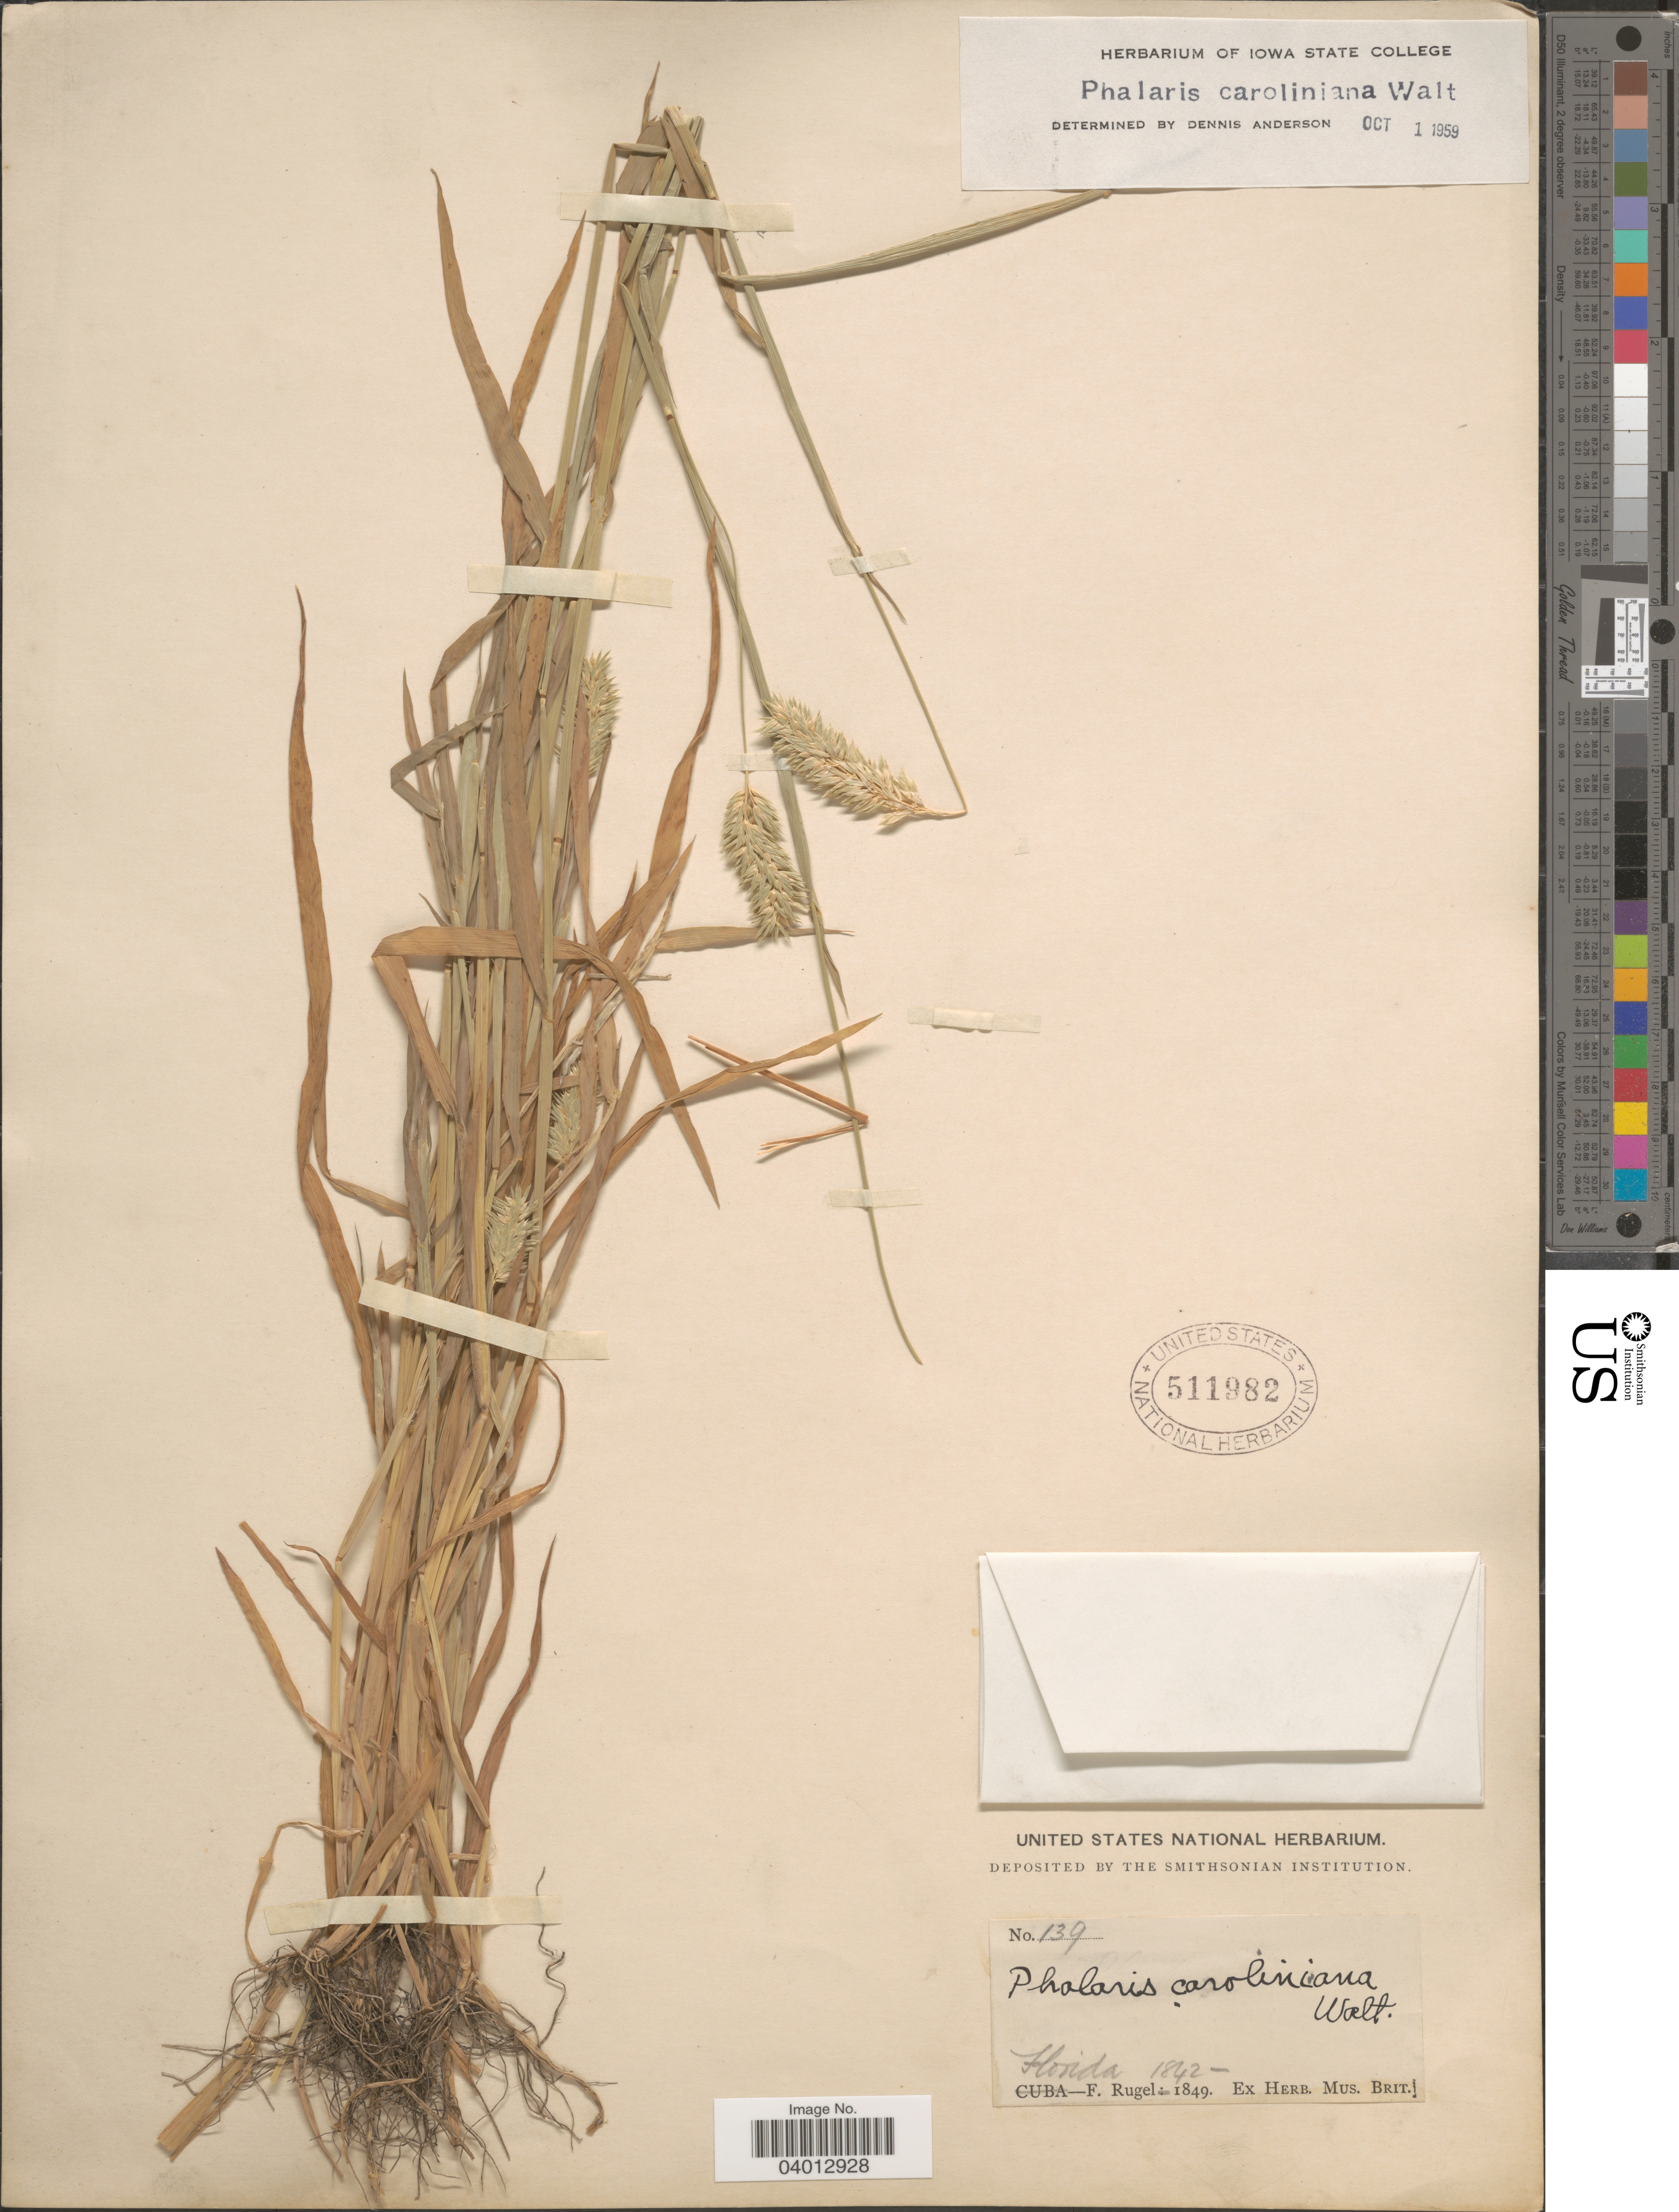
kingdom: Plantae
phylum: Tracheophyta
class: Liliopsida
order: Poales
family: Poaceae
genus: Phalaris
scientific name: Phalaris caroliniana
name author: Walter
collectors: F. Rugel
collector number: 139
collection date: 1842/1849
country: United States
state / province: Florida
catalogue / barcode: US 511982